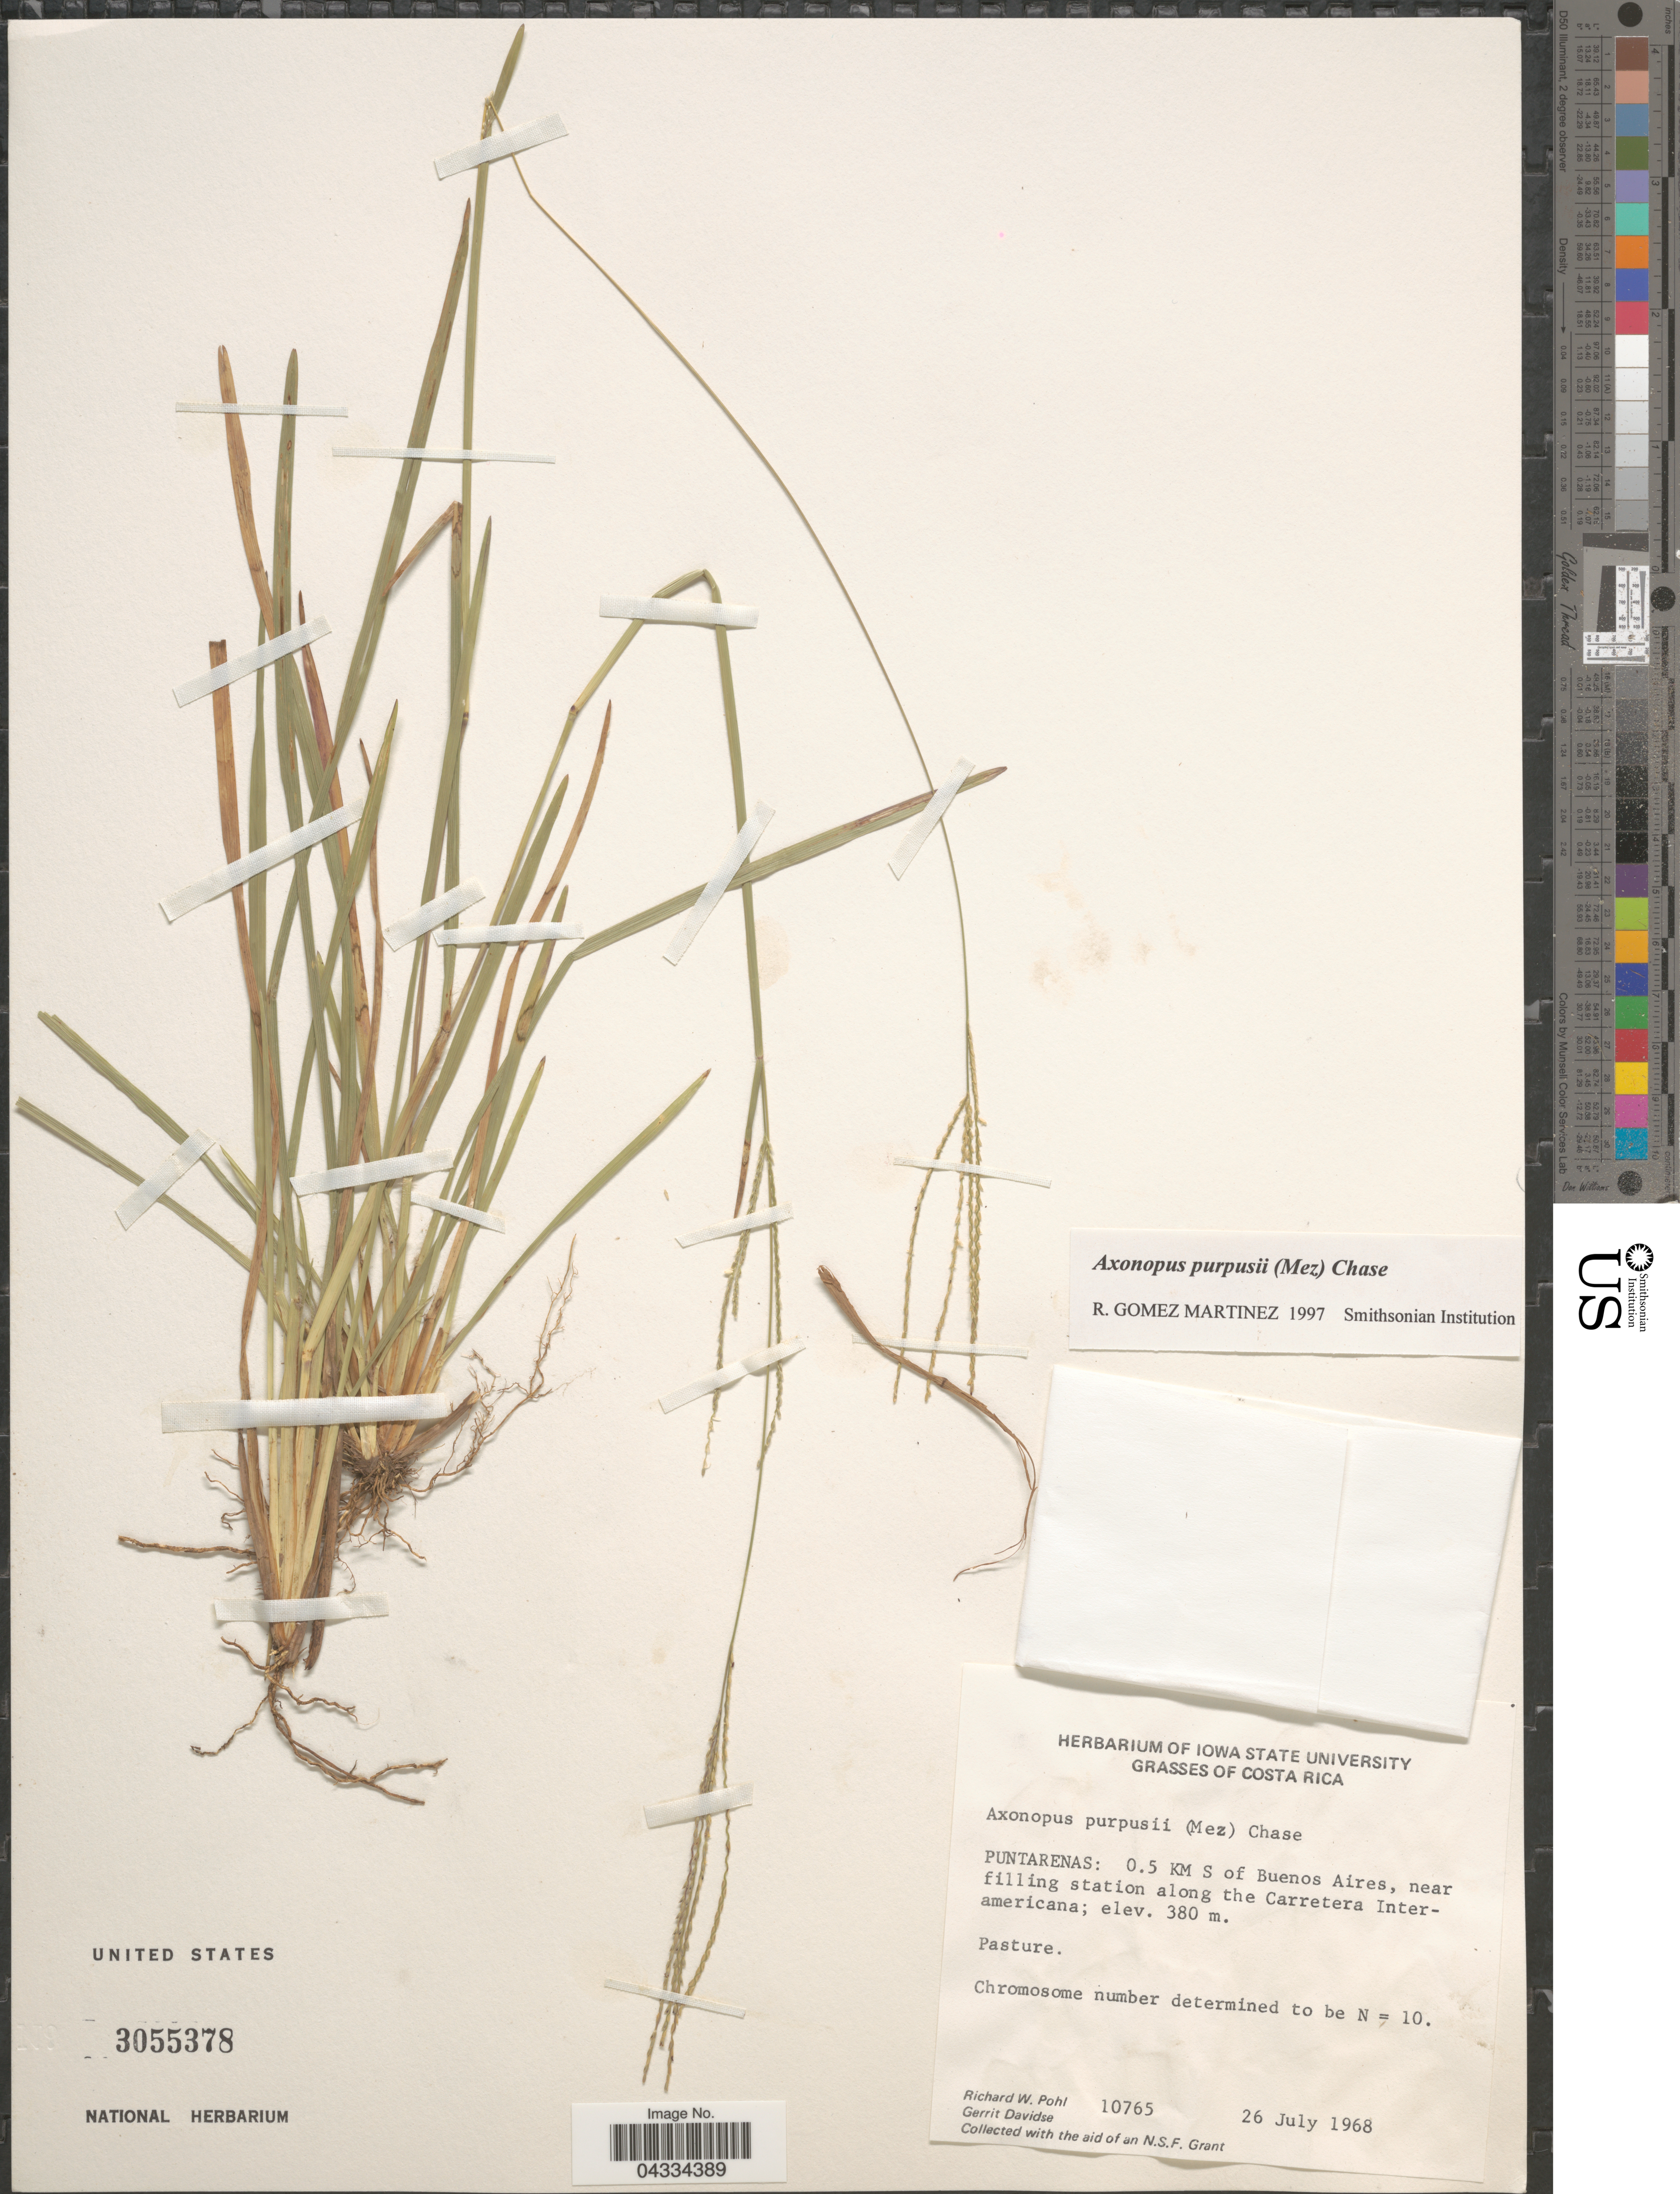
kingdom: Plantae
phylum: Tracheophyta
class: Liliopsida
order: Poales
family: Poaceae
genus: Axonopus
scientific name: Axonopus purpusii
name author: (Mez) Chase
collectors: R. W. Pohl & G. Davidse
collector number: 10765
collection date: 1968-07-26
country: Costa Rica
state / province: Puntarenas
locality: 0.5 KM S of Buenos Aires, near filling station along the Carretera Interamericana.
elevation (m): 380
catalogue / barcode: US 3055378